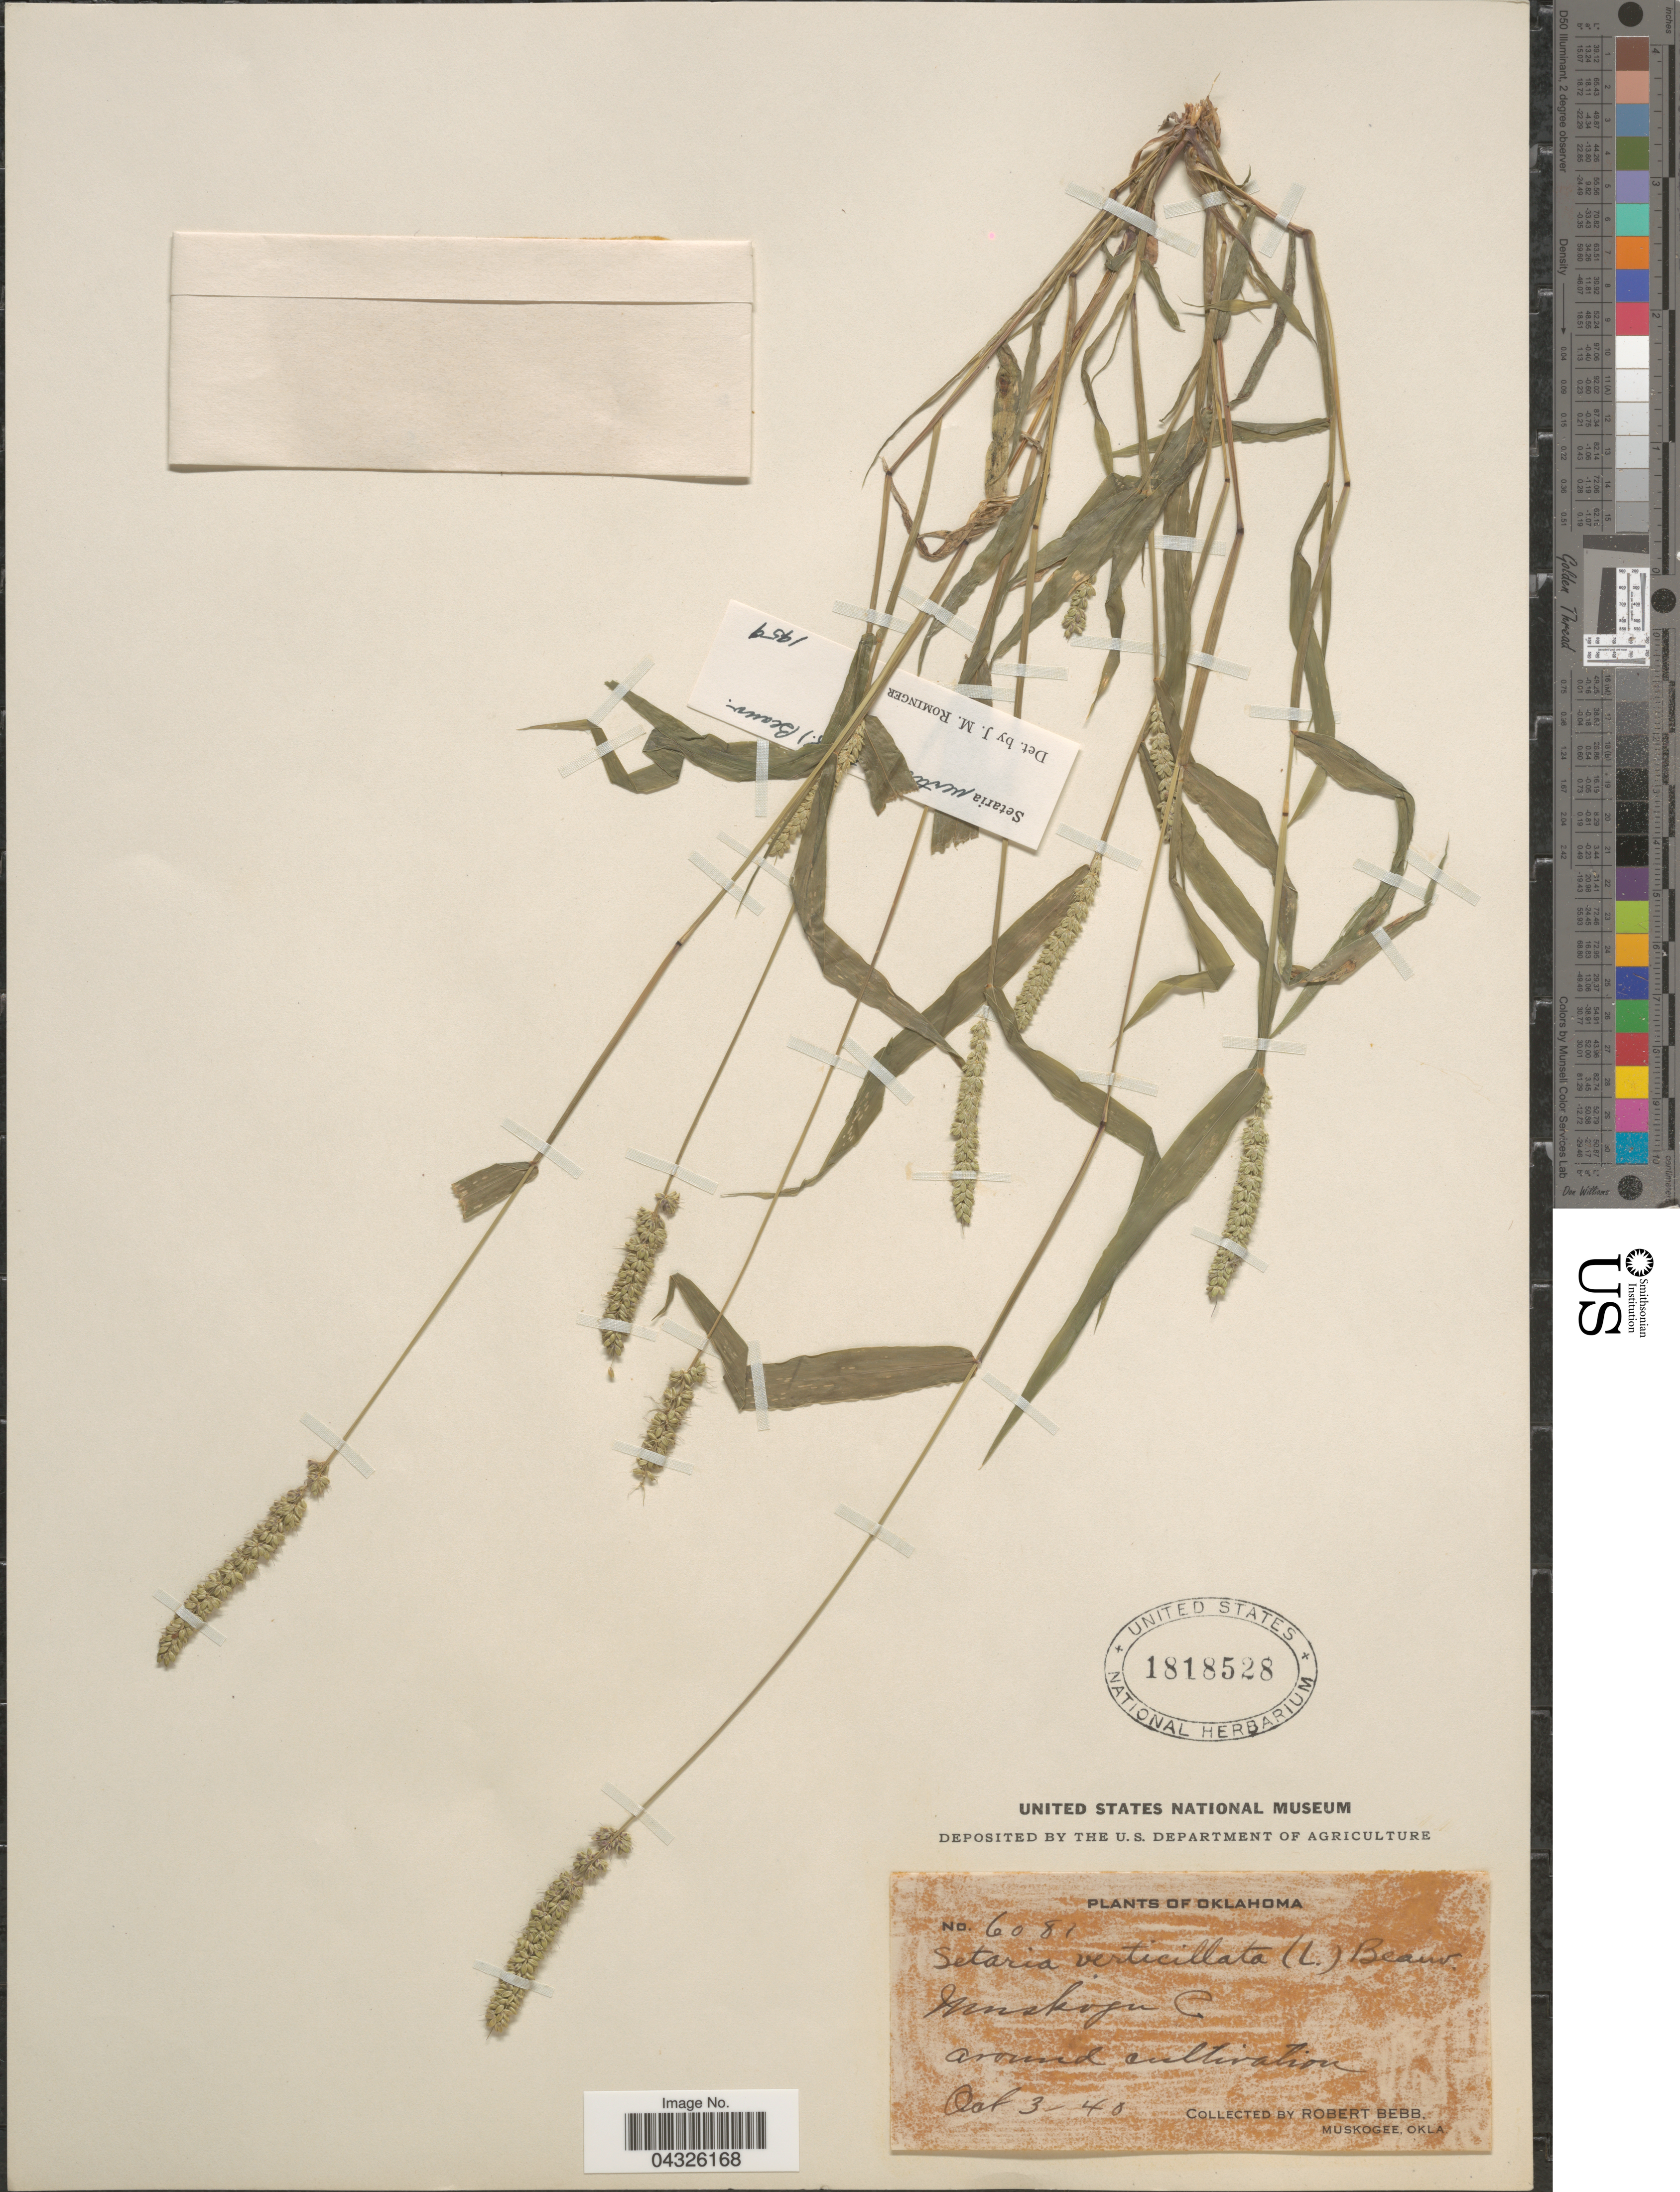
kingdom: Plantae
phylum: Tracheophyta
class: Liliopsida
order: Poales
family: Poaceae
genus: Setaria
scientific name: Setaria verticillata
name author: (L.) P. Beauv.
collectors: R. Bebb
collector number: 6081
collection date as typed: Transcribed d/m/y: 3/10/40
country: United States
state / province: Oklahoma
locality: Muskogee Co.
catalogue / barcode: US 1818528